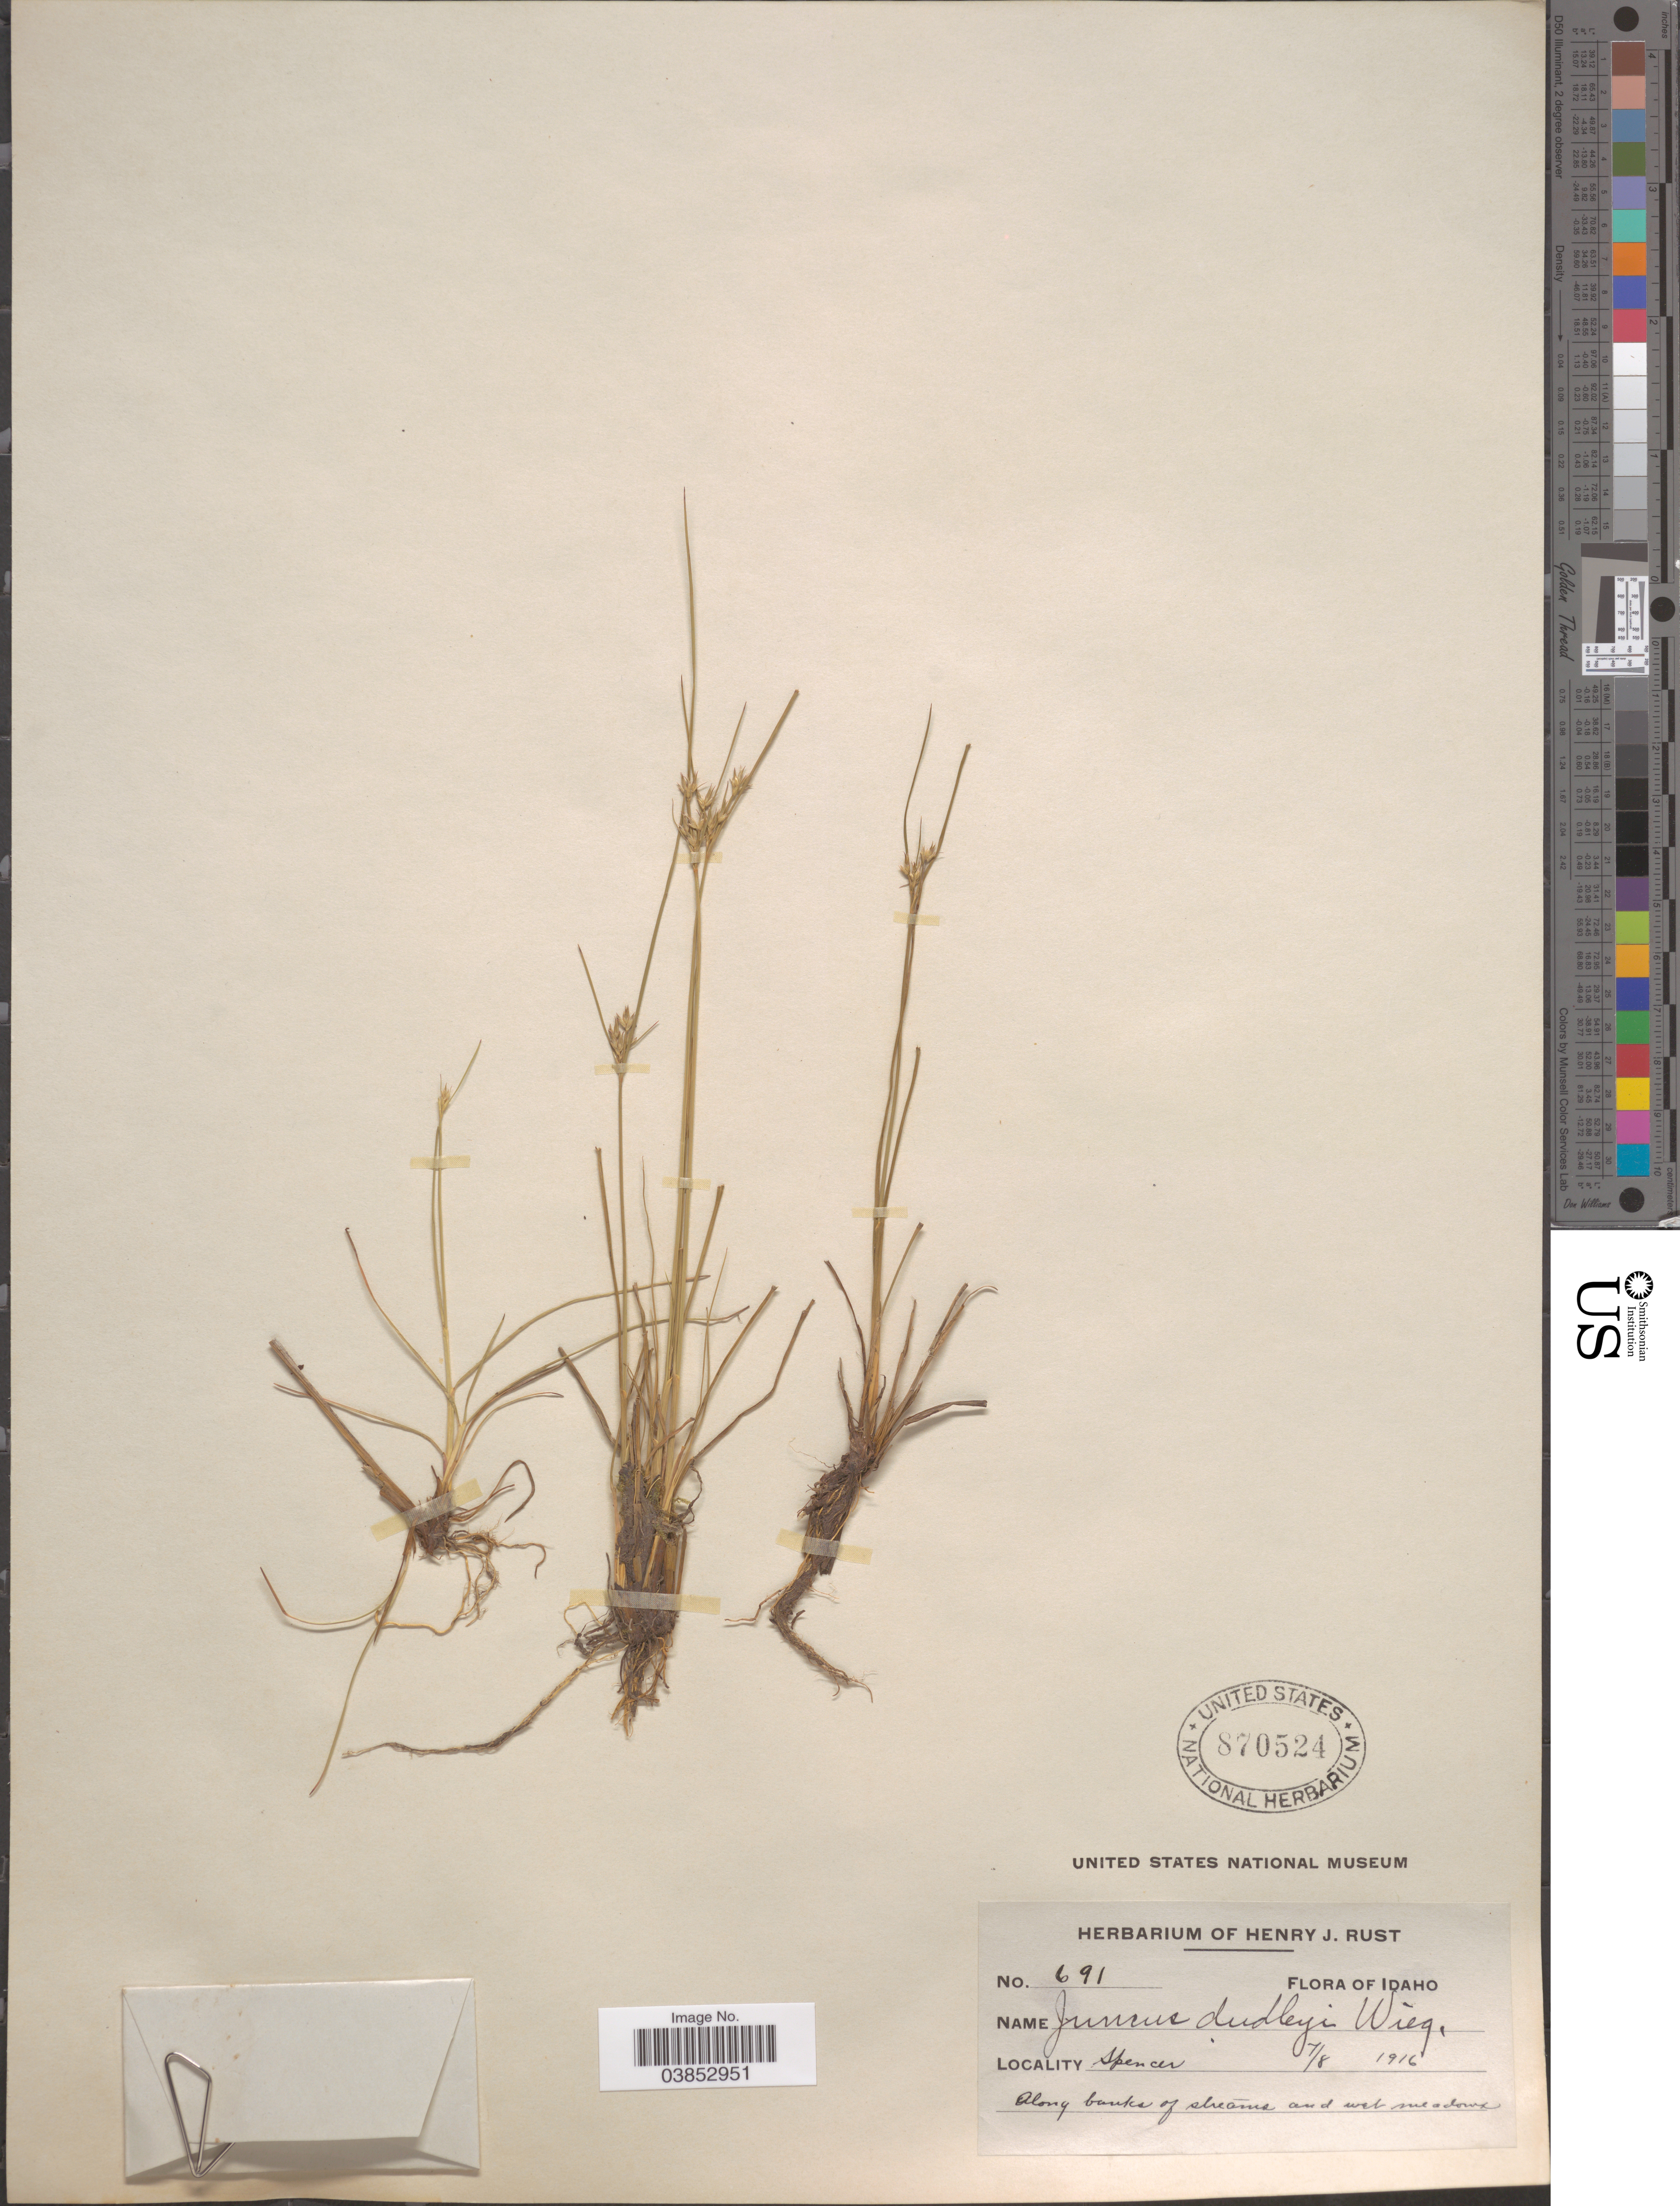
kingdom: Plantae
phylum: Tracheophyta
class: Liliopsida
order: Poales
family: Juncaceae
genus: Juncus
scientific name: Juncus dudleyi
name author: Wiegand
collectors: ex herb. Henry J. Rust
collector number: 691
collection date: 1916-07-08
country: United States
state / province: Idaho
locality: Spencer. Along banks of streams and wet meadows.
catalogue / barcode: US 870524